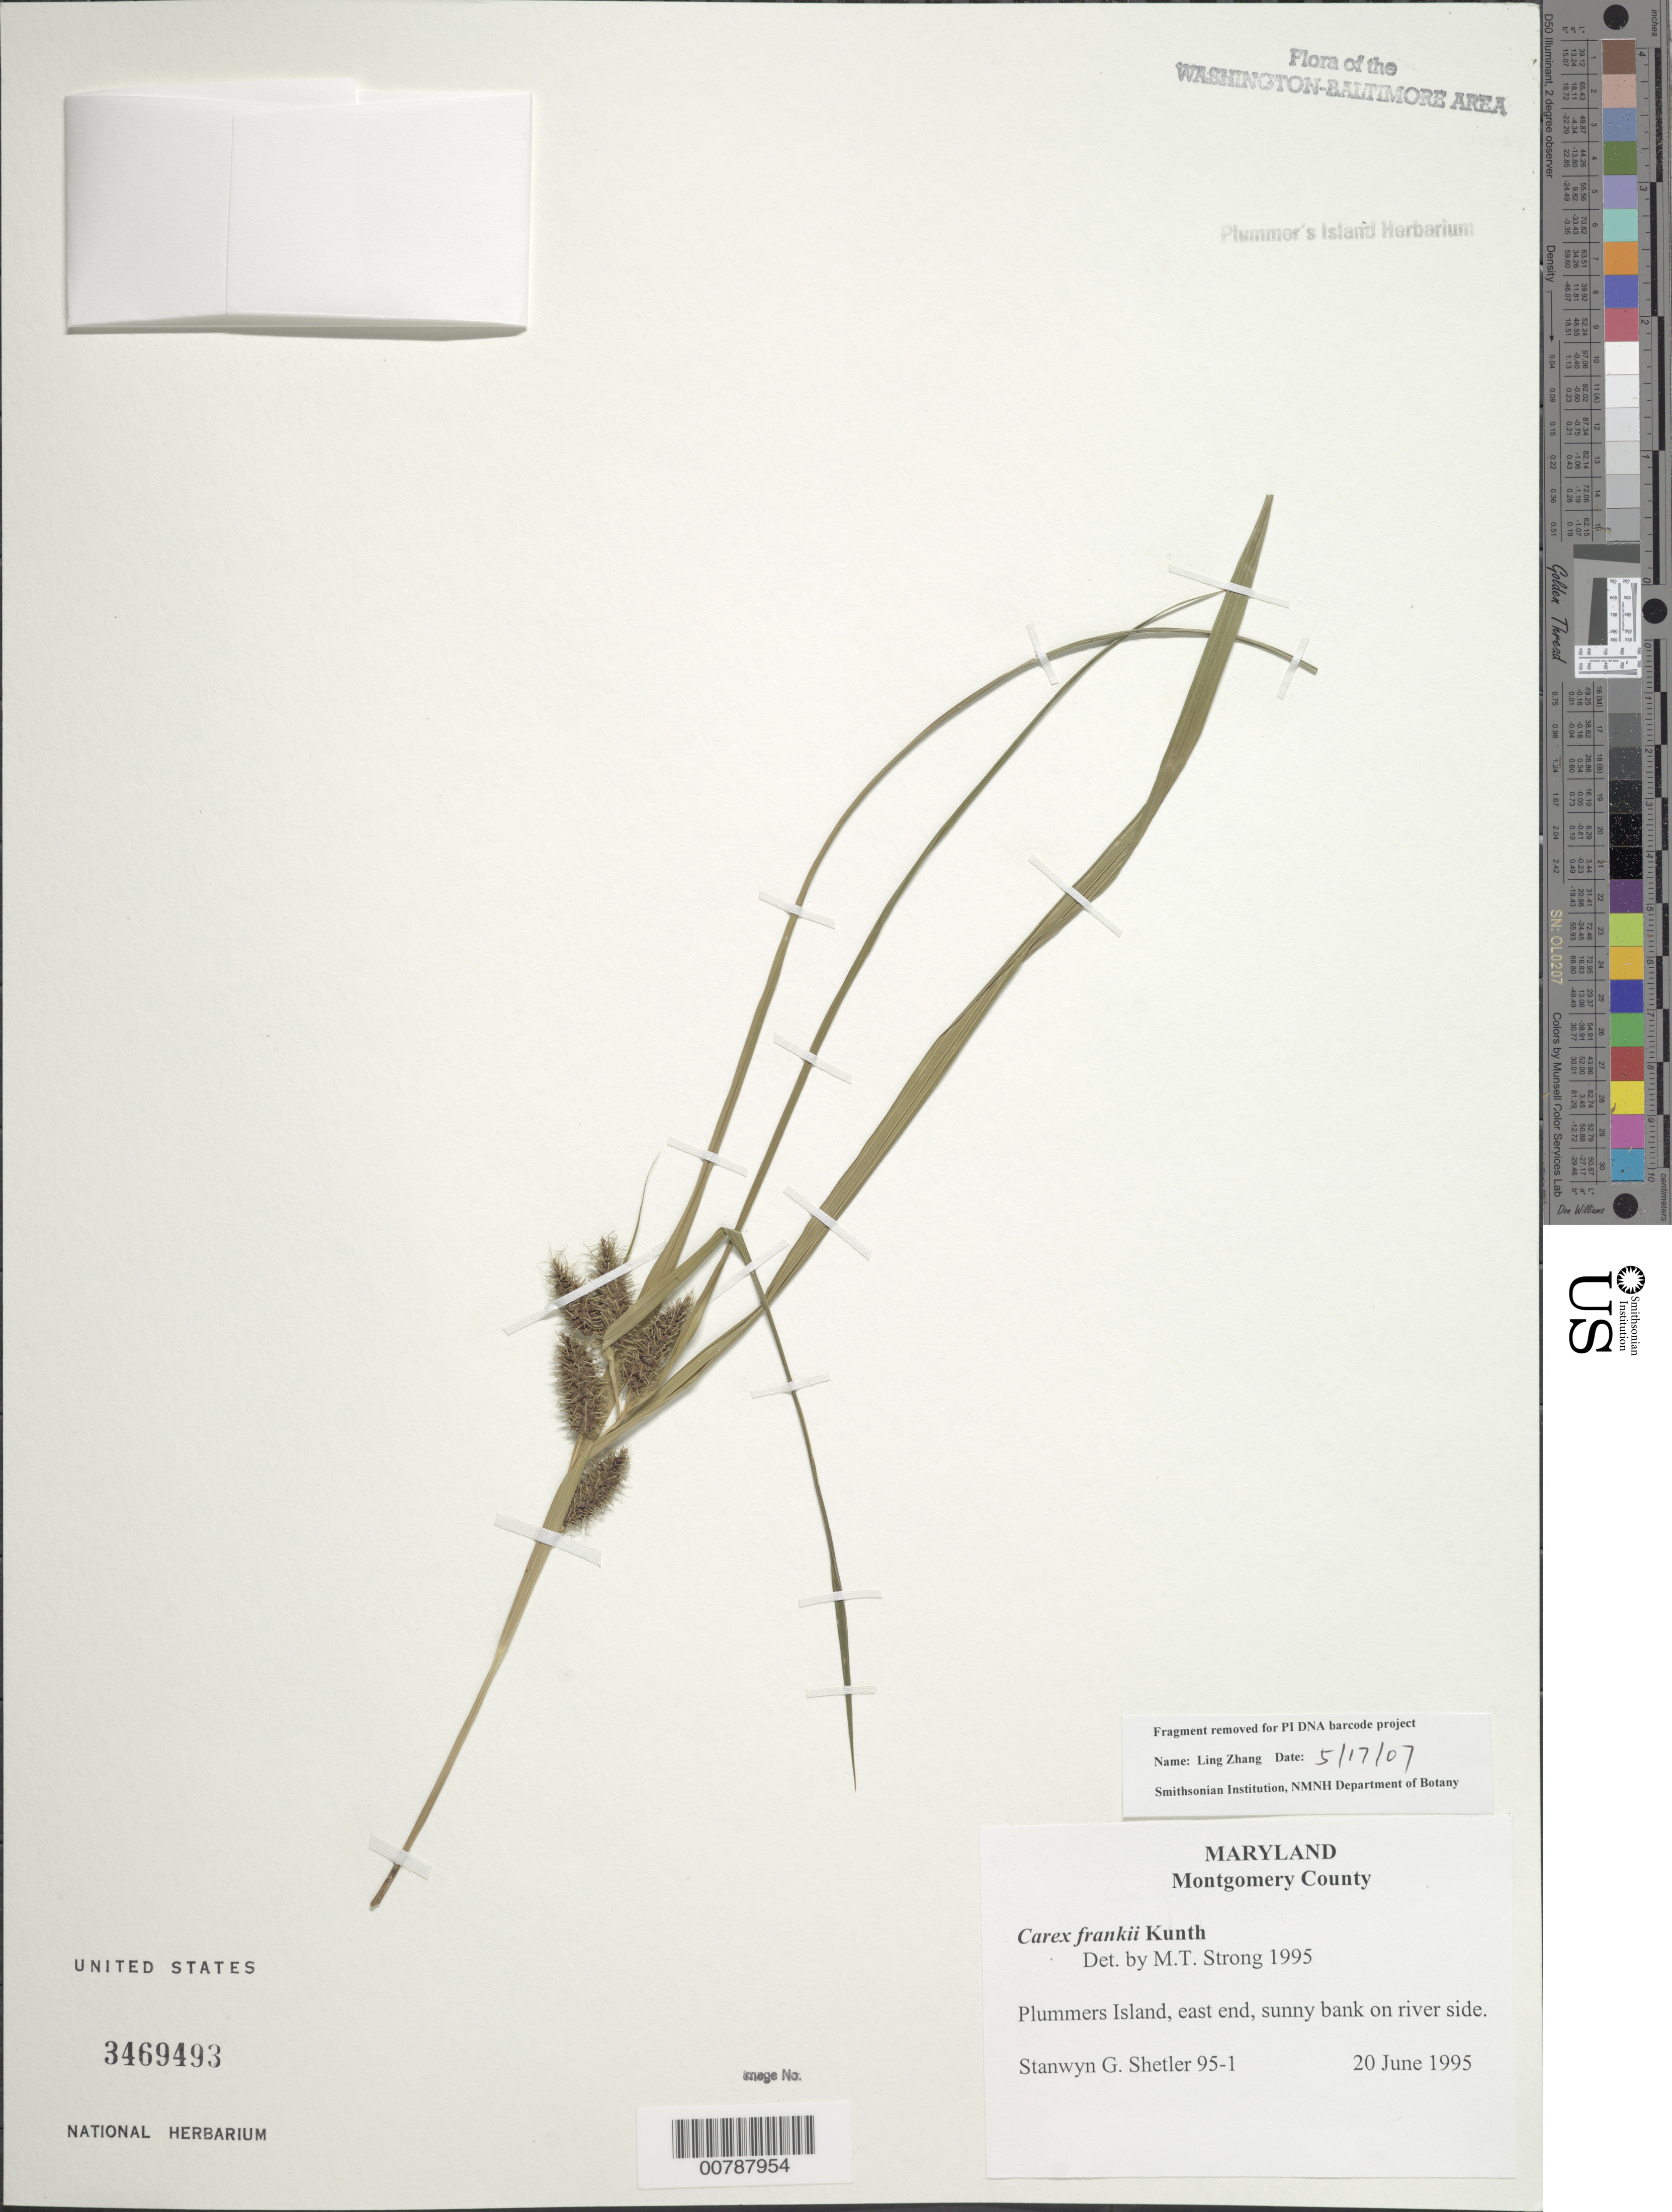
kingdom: Plantae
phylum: Tracheophyta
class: Liliopsida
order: Poales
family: Cyperaceae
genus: Carex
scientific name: Carex frankii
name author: Kunth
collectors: S. Shetler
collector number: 95-1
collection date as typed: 20 Jun 1995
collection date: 1995-06-20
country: United States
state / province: Maryland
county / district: Montgomery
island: Plummers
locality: Plummers Island, east end, sunny bank on river side.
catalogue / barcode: US 3469493